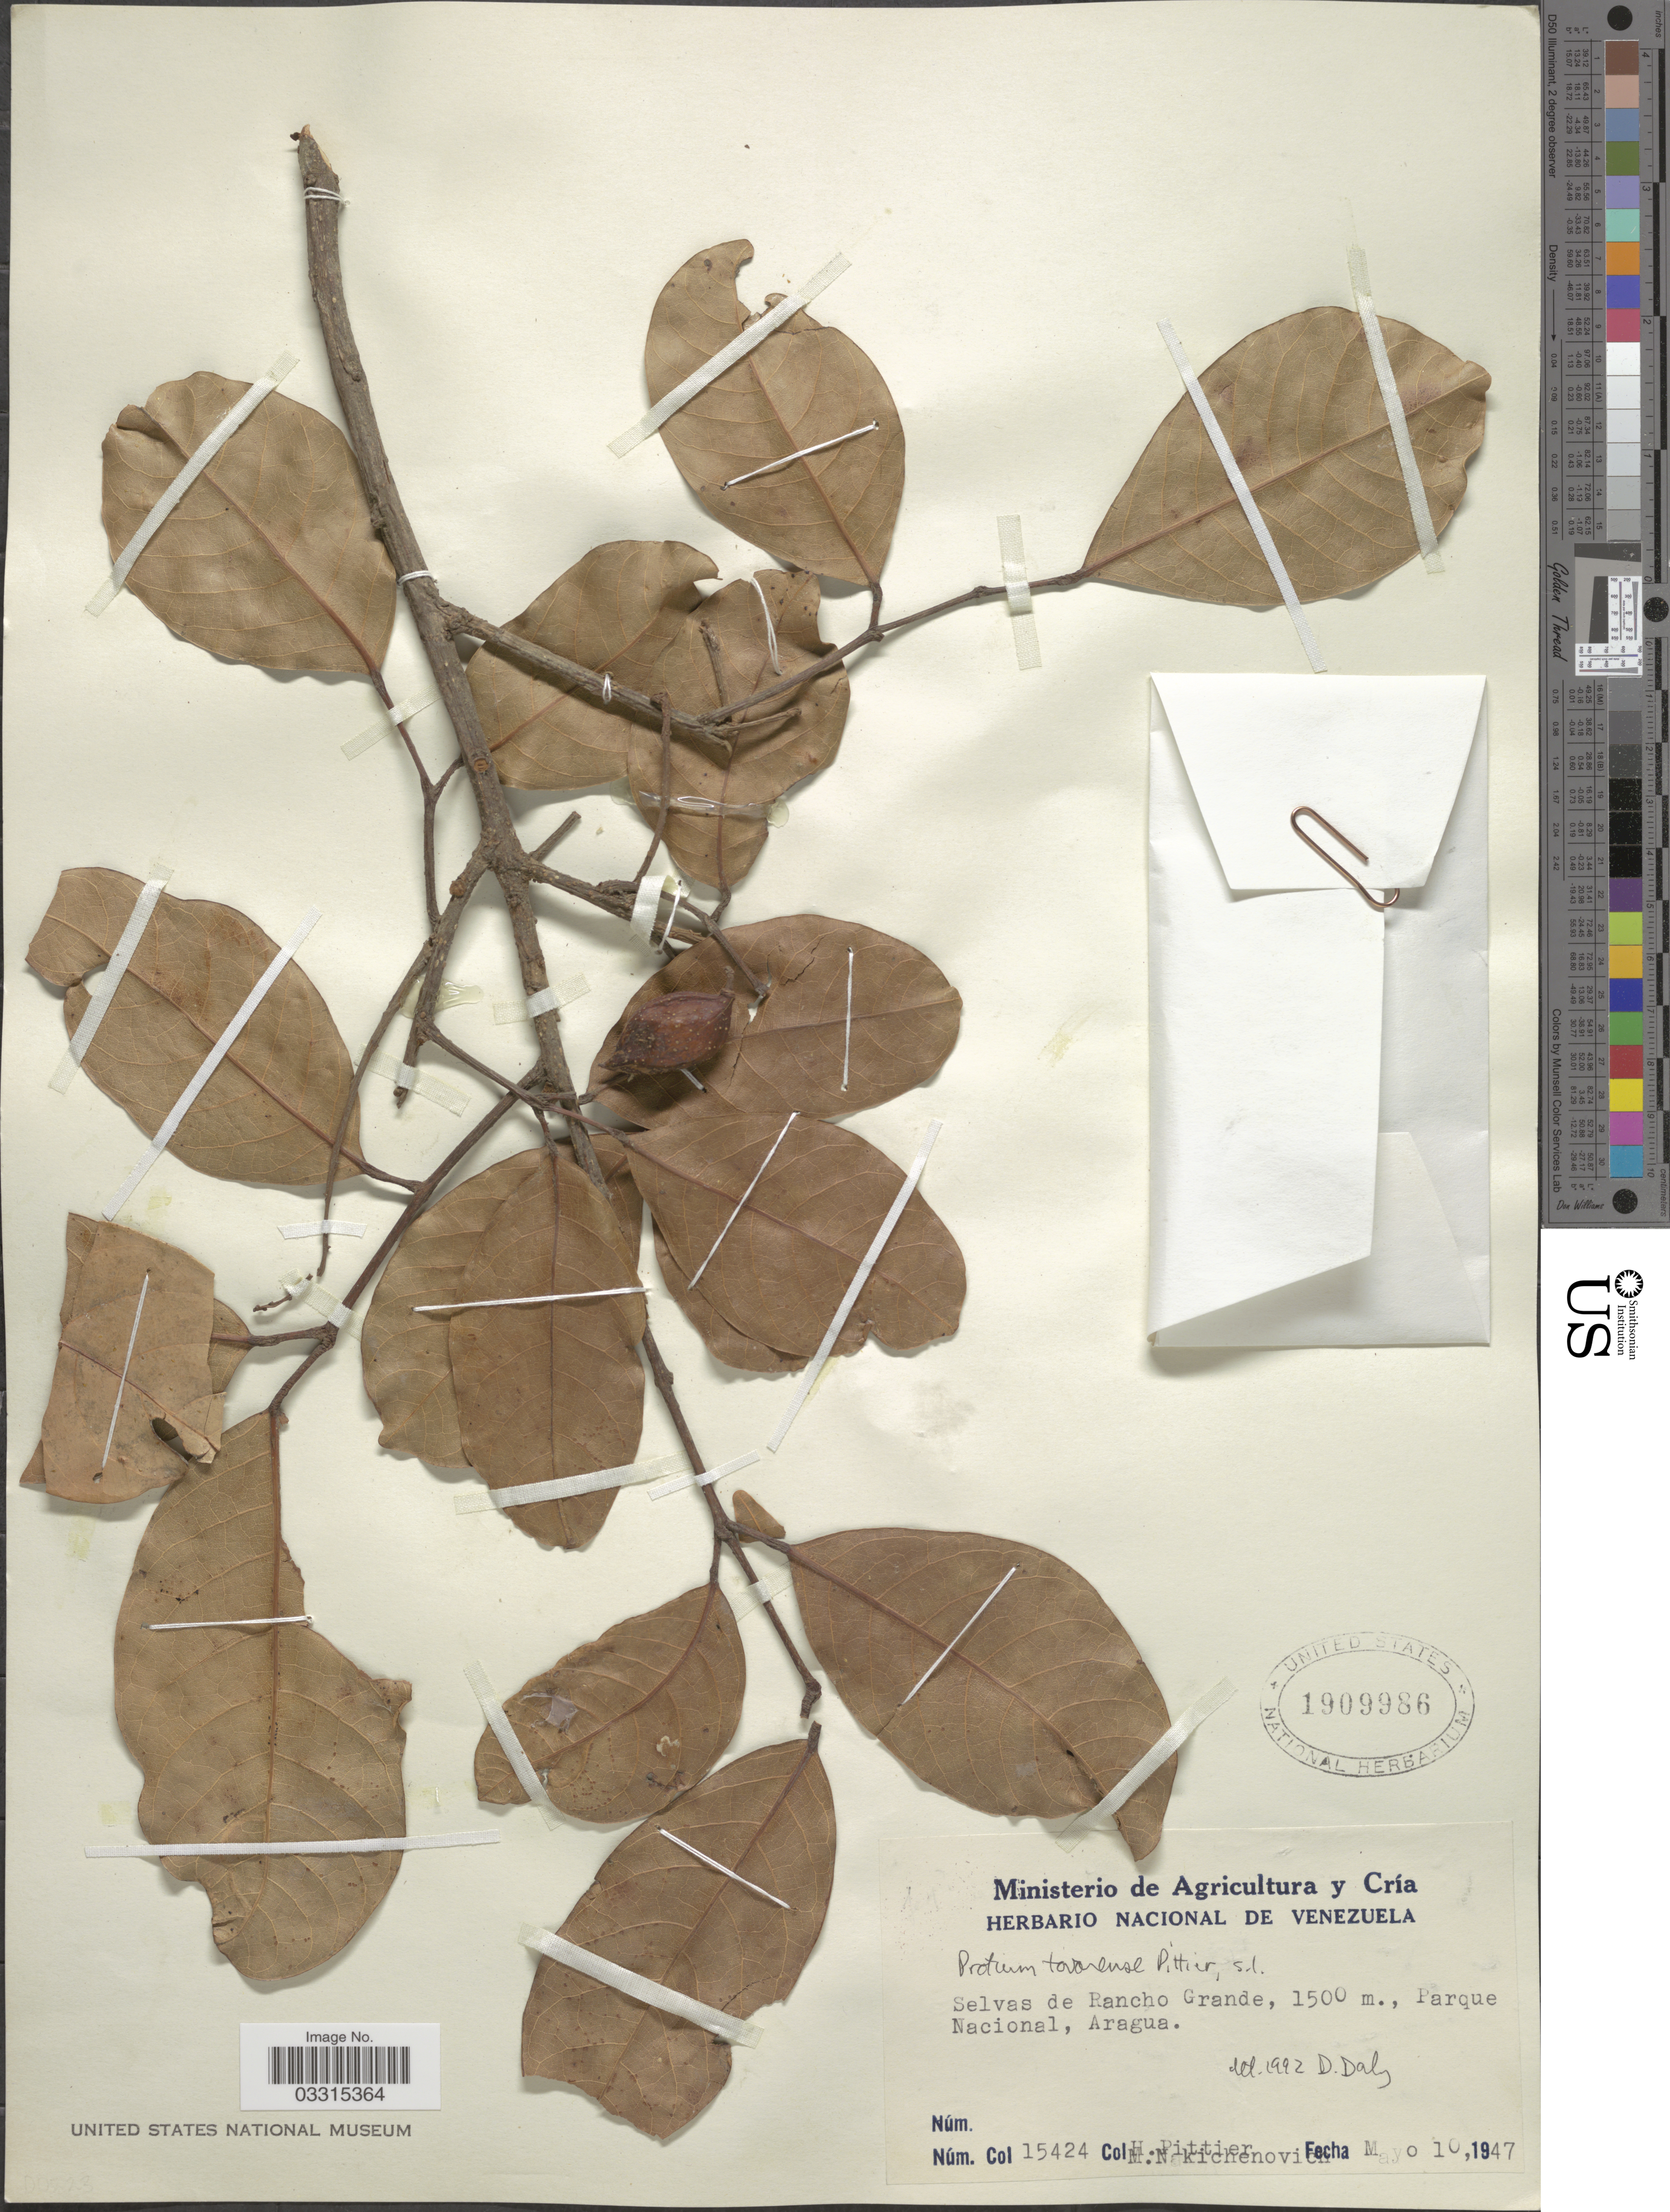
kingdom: Plantae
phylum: Tracheophyta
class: Magnoliopsida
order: Sapindales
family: Burseraceae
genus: Protium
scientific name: Protium tovarense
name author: Pittier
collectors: H. F. Pittier & M. Nakichenovich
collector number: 15424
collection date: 1947-05-10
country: Venezuela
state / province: Aragua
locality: Selvas de Rancho Grande, Parque Nacional.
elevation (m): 1500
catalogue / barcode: US 1909986